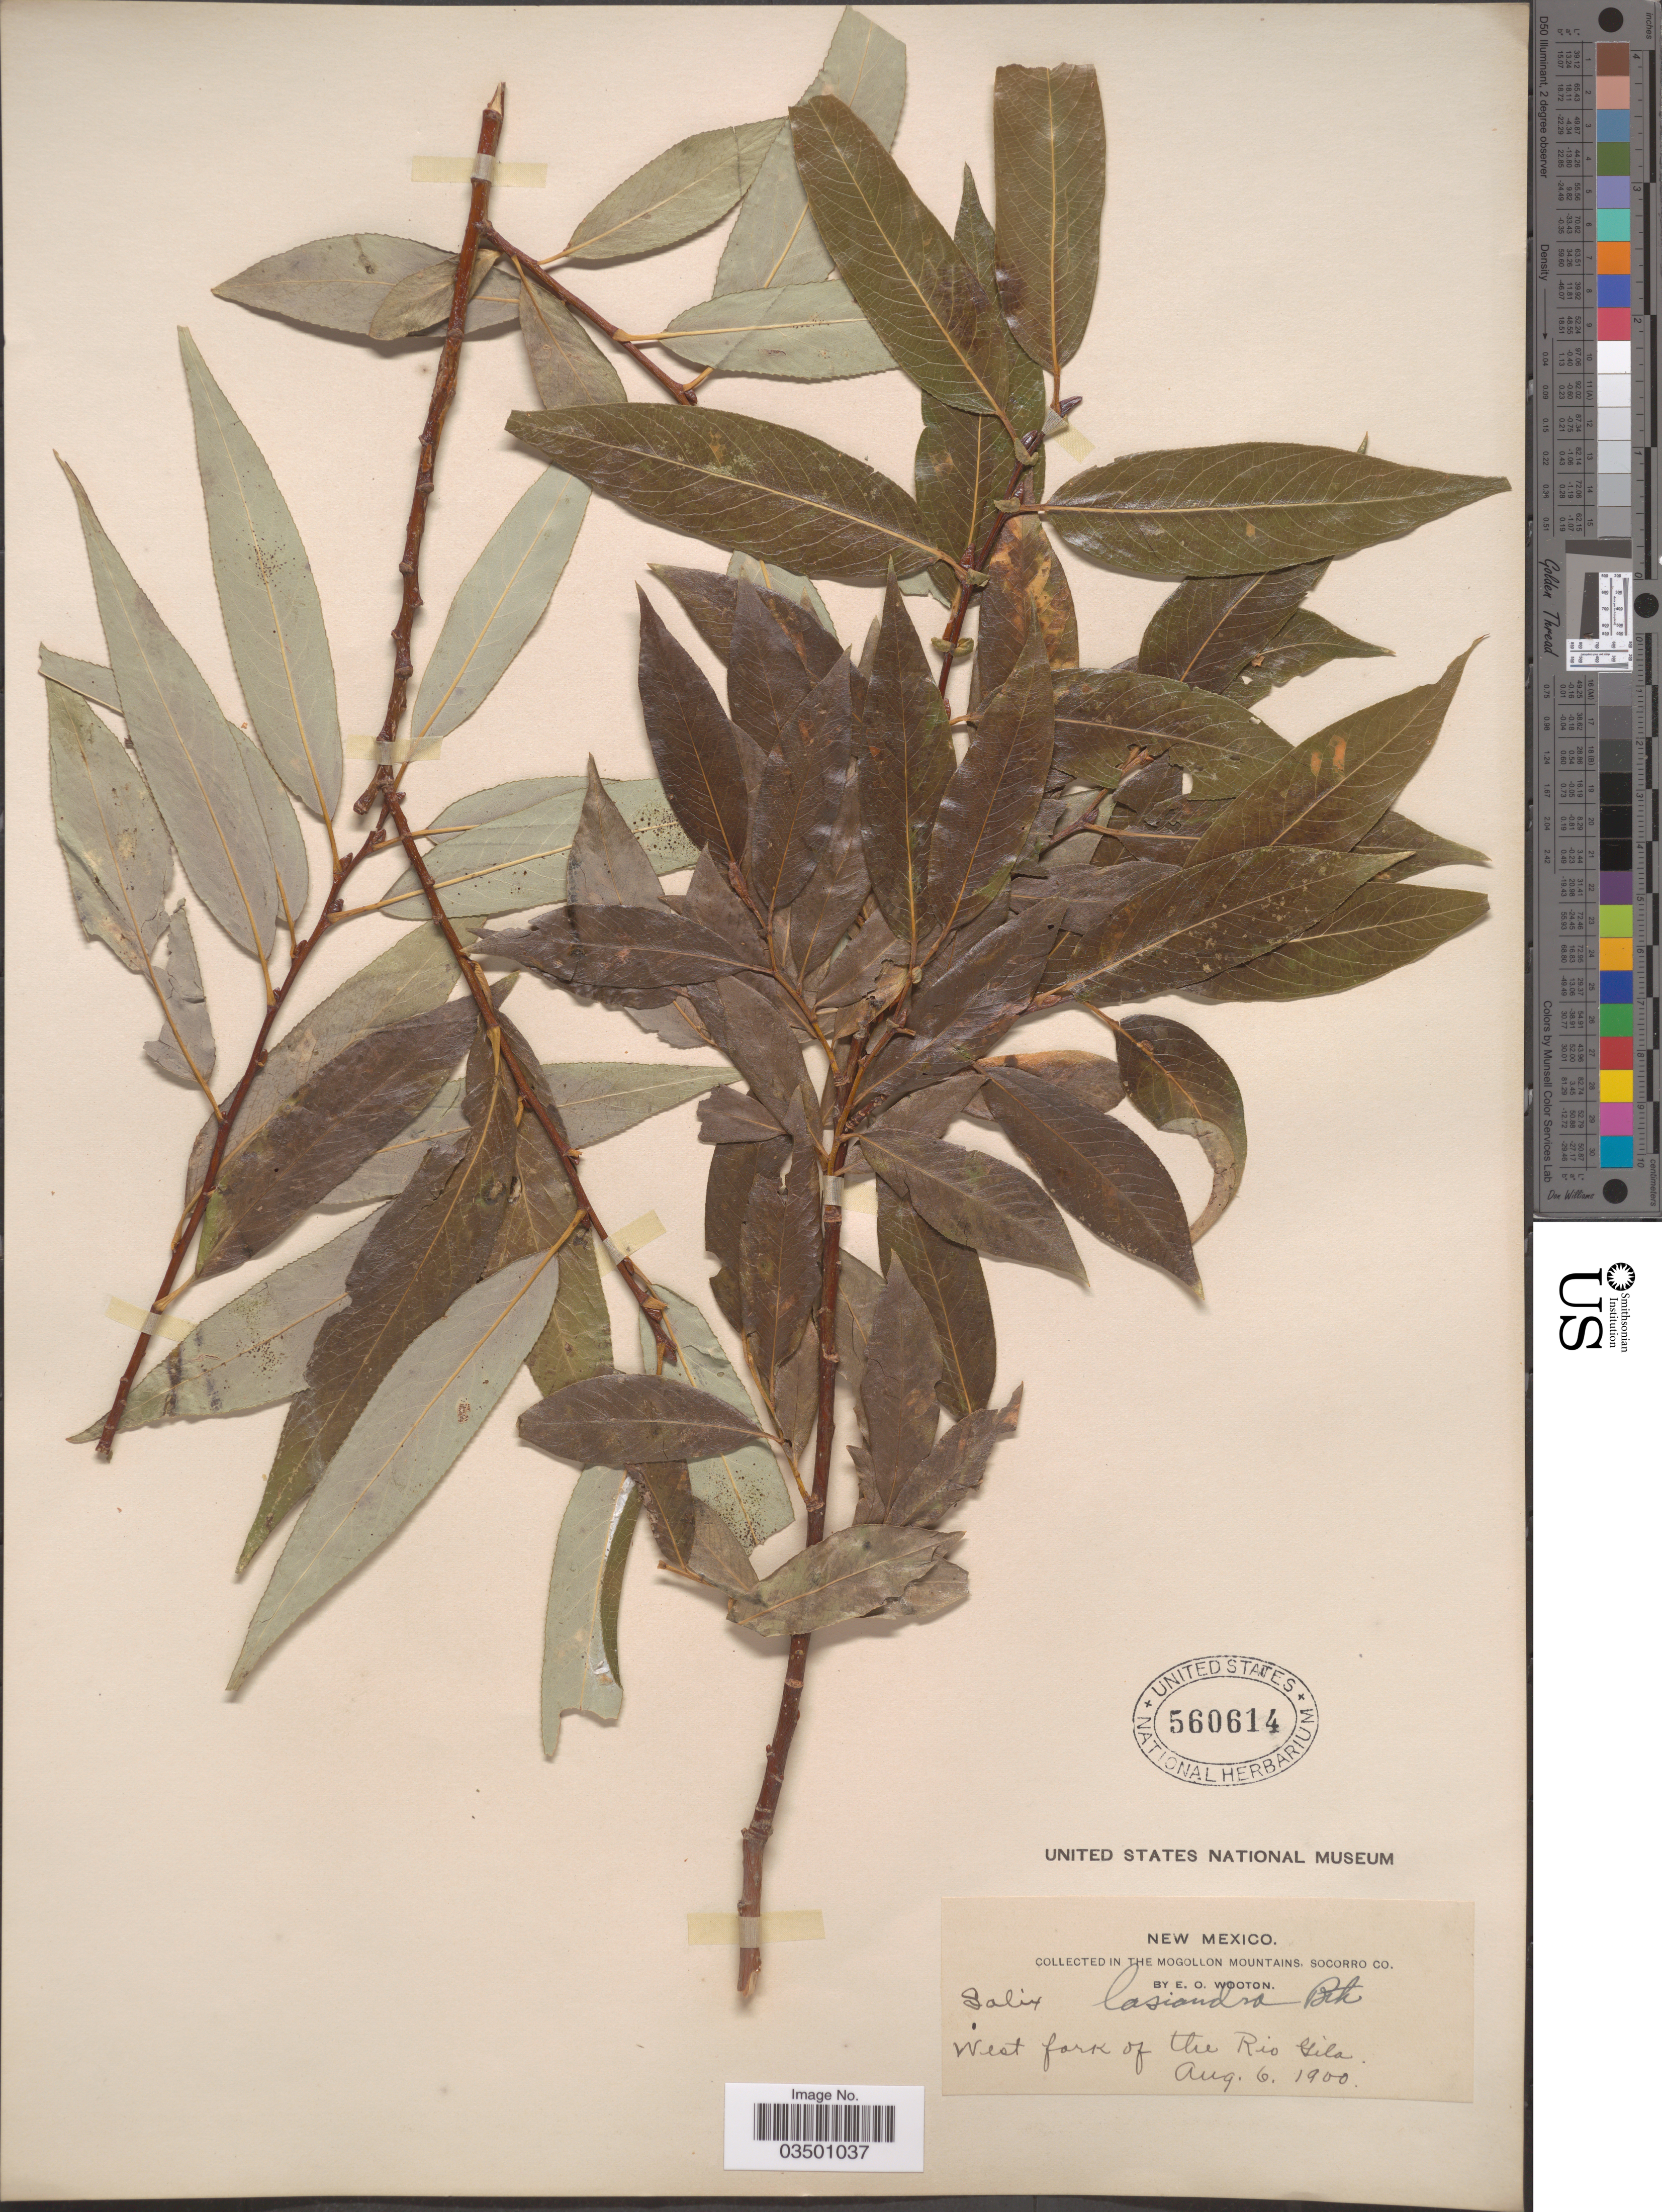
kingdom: Plantae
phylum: Tracheophyta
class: Magnoliopsida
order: Malpighiales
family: Salicaceae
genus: Salix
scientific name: Salix lasiandra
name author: Benth.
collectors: E. O. Wooton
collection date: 1900-08-06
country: United States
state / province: New Mexico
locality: The Mogollon Mountains, Socorro Co. West fork of the Rio Gila.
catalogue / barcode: US 560614